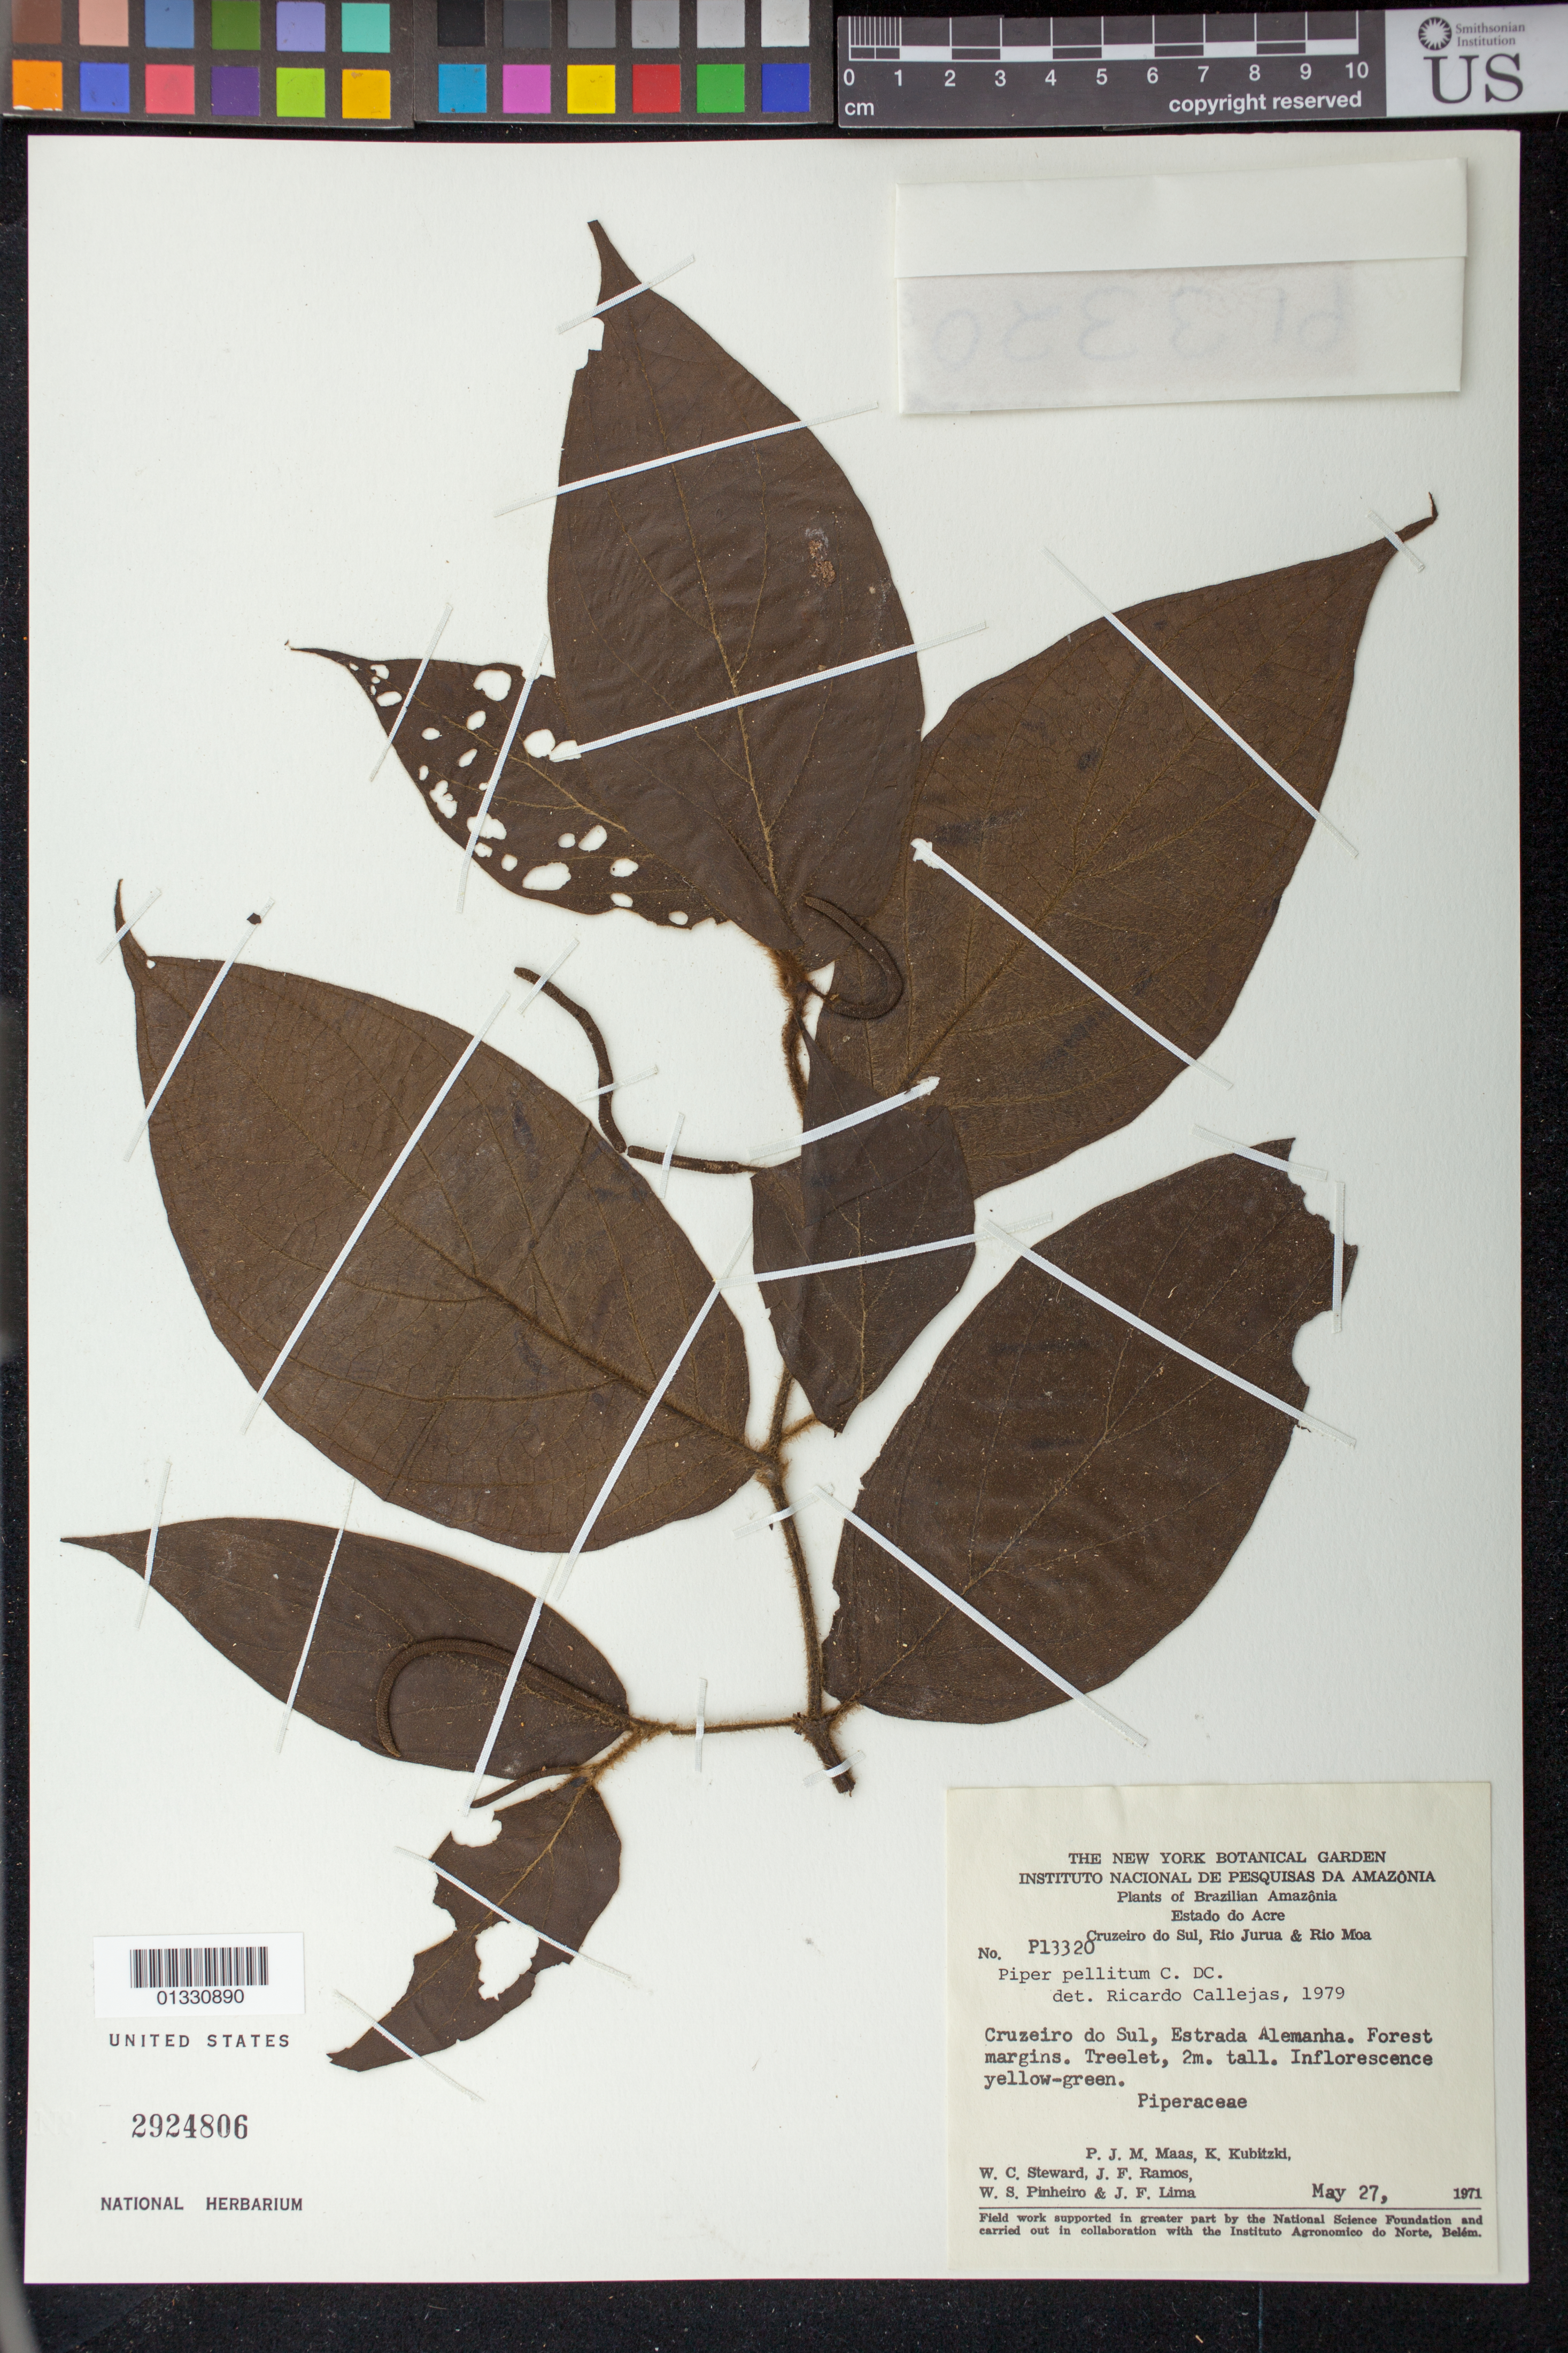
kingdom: Plantae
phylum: Tracheophyta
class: Magnoliopsida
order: Piperales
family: Piperaceae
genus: Piper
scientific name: Piper pellitum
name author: C. DC.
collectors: P. Maas, K. Kubitzki, W. C. Steward, J. F. Ramos, W. S. Pinheiro & J. F. Lima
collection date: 1971-05-27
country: Brazil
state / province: Acre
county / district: Cruzeiro do Sul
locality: Cruzeiro do Sul, Estrada Alemanha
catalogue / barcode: US 2924806